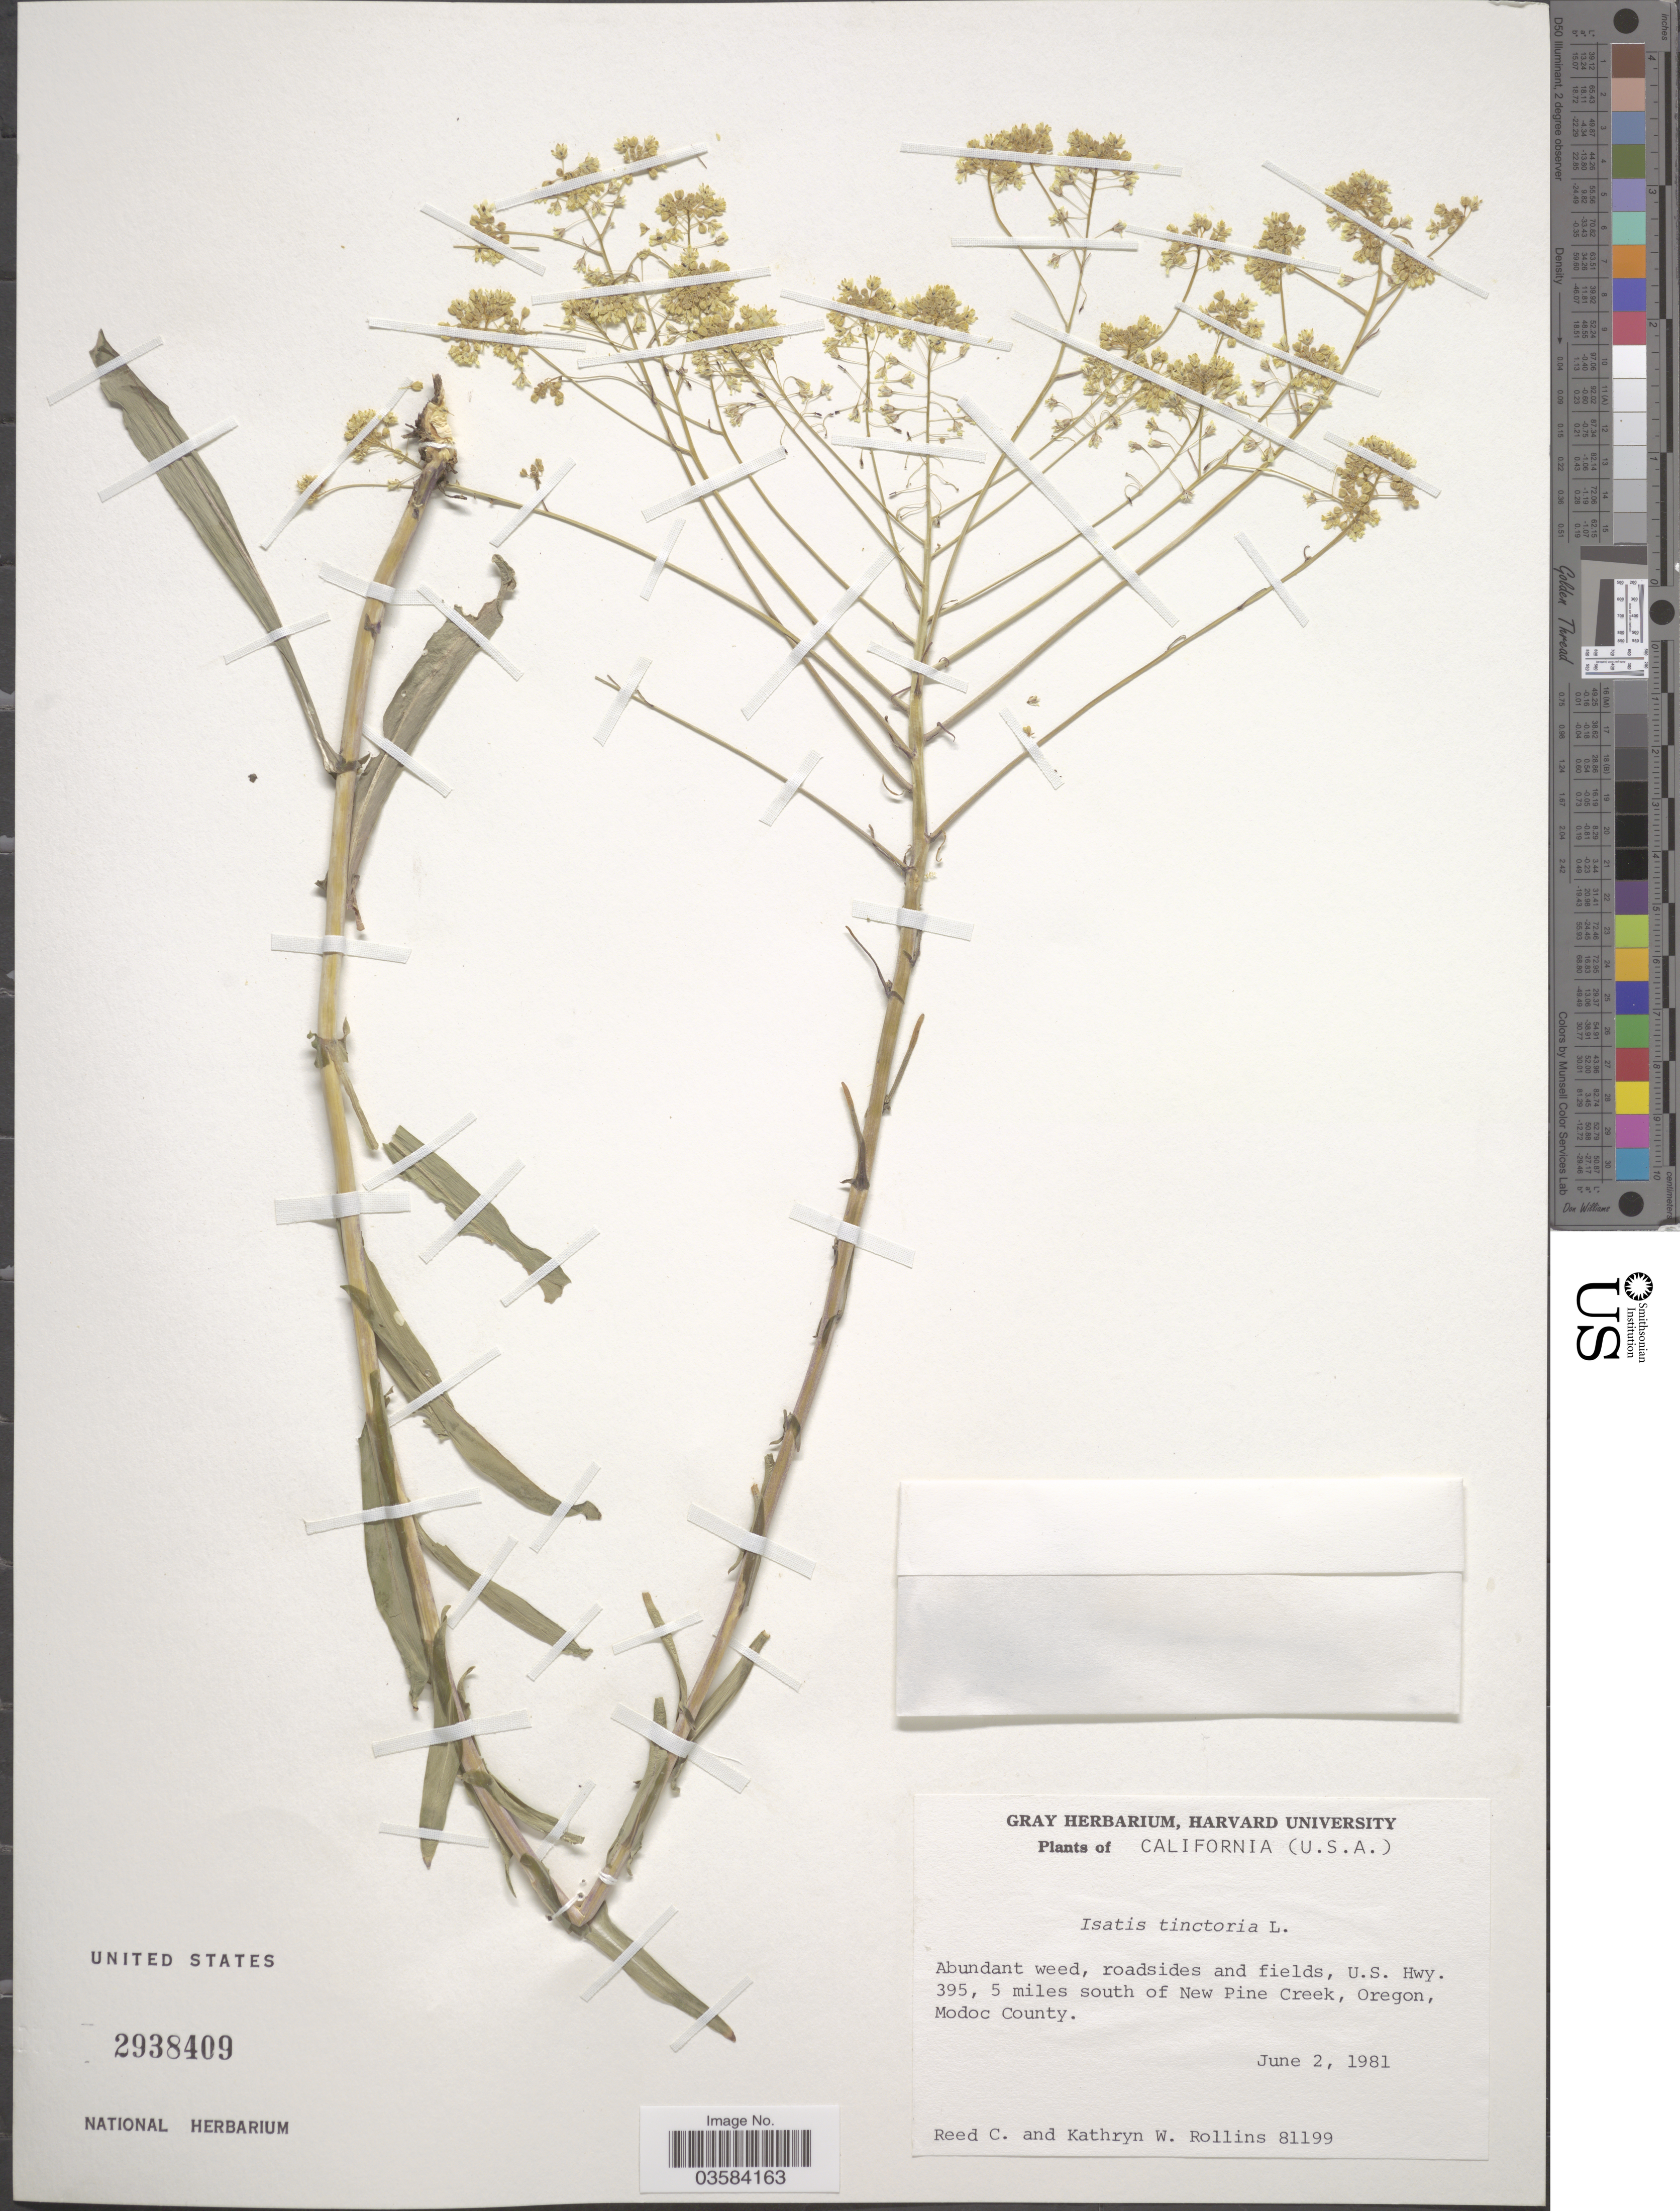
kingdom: Plantae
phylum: Tracheophyta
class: Magnoliopsida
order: Brassicales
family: Brassicaceae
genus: Isatis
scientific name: Isatis tinctoria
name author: L.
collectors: R. C. Rollins & K. W. Rollins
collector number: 81199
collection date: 1981-06-02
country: United States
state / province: California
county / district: Modoc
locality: U. S. Hwy. 395, 5 miles south of New Pine Creek, Oregon, Modoc County.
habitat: abundant weed, roadsides and fields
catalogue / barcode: US 2938409